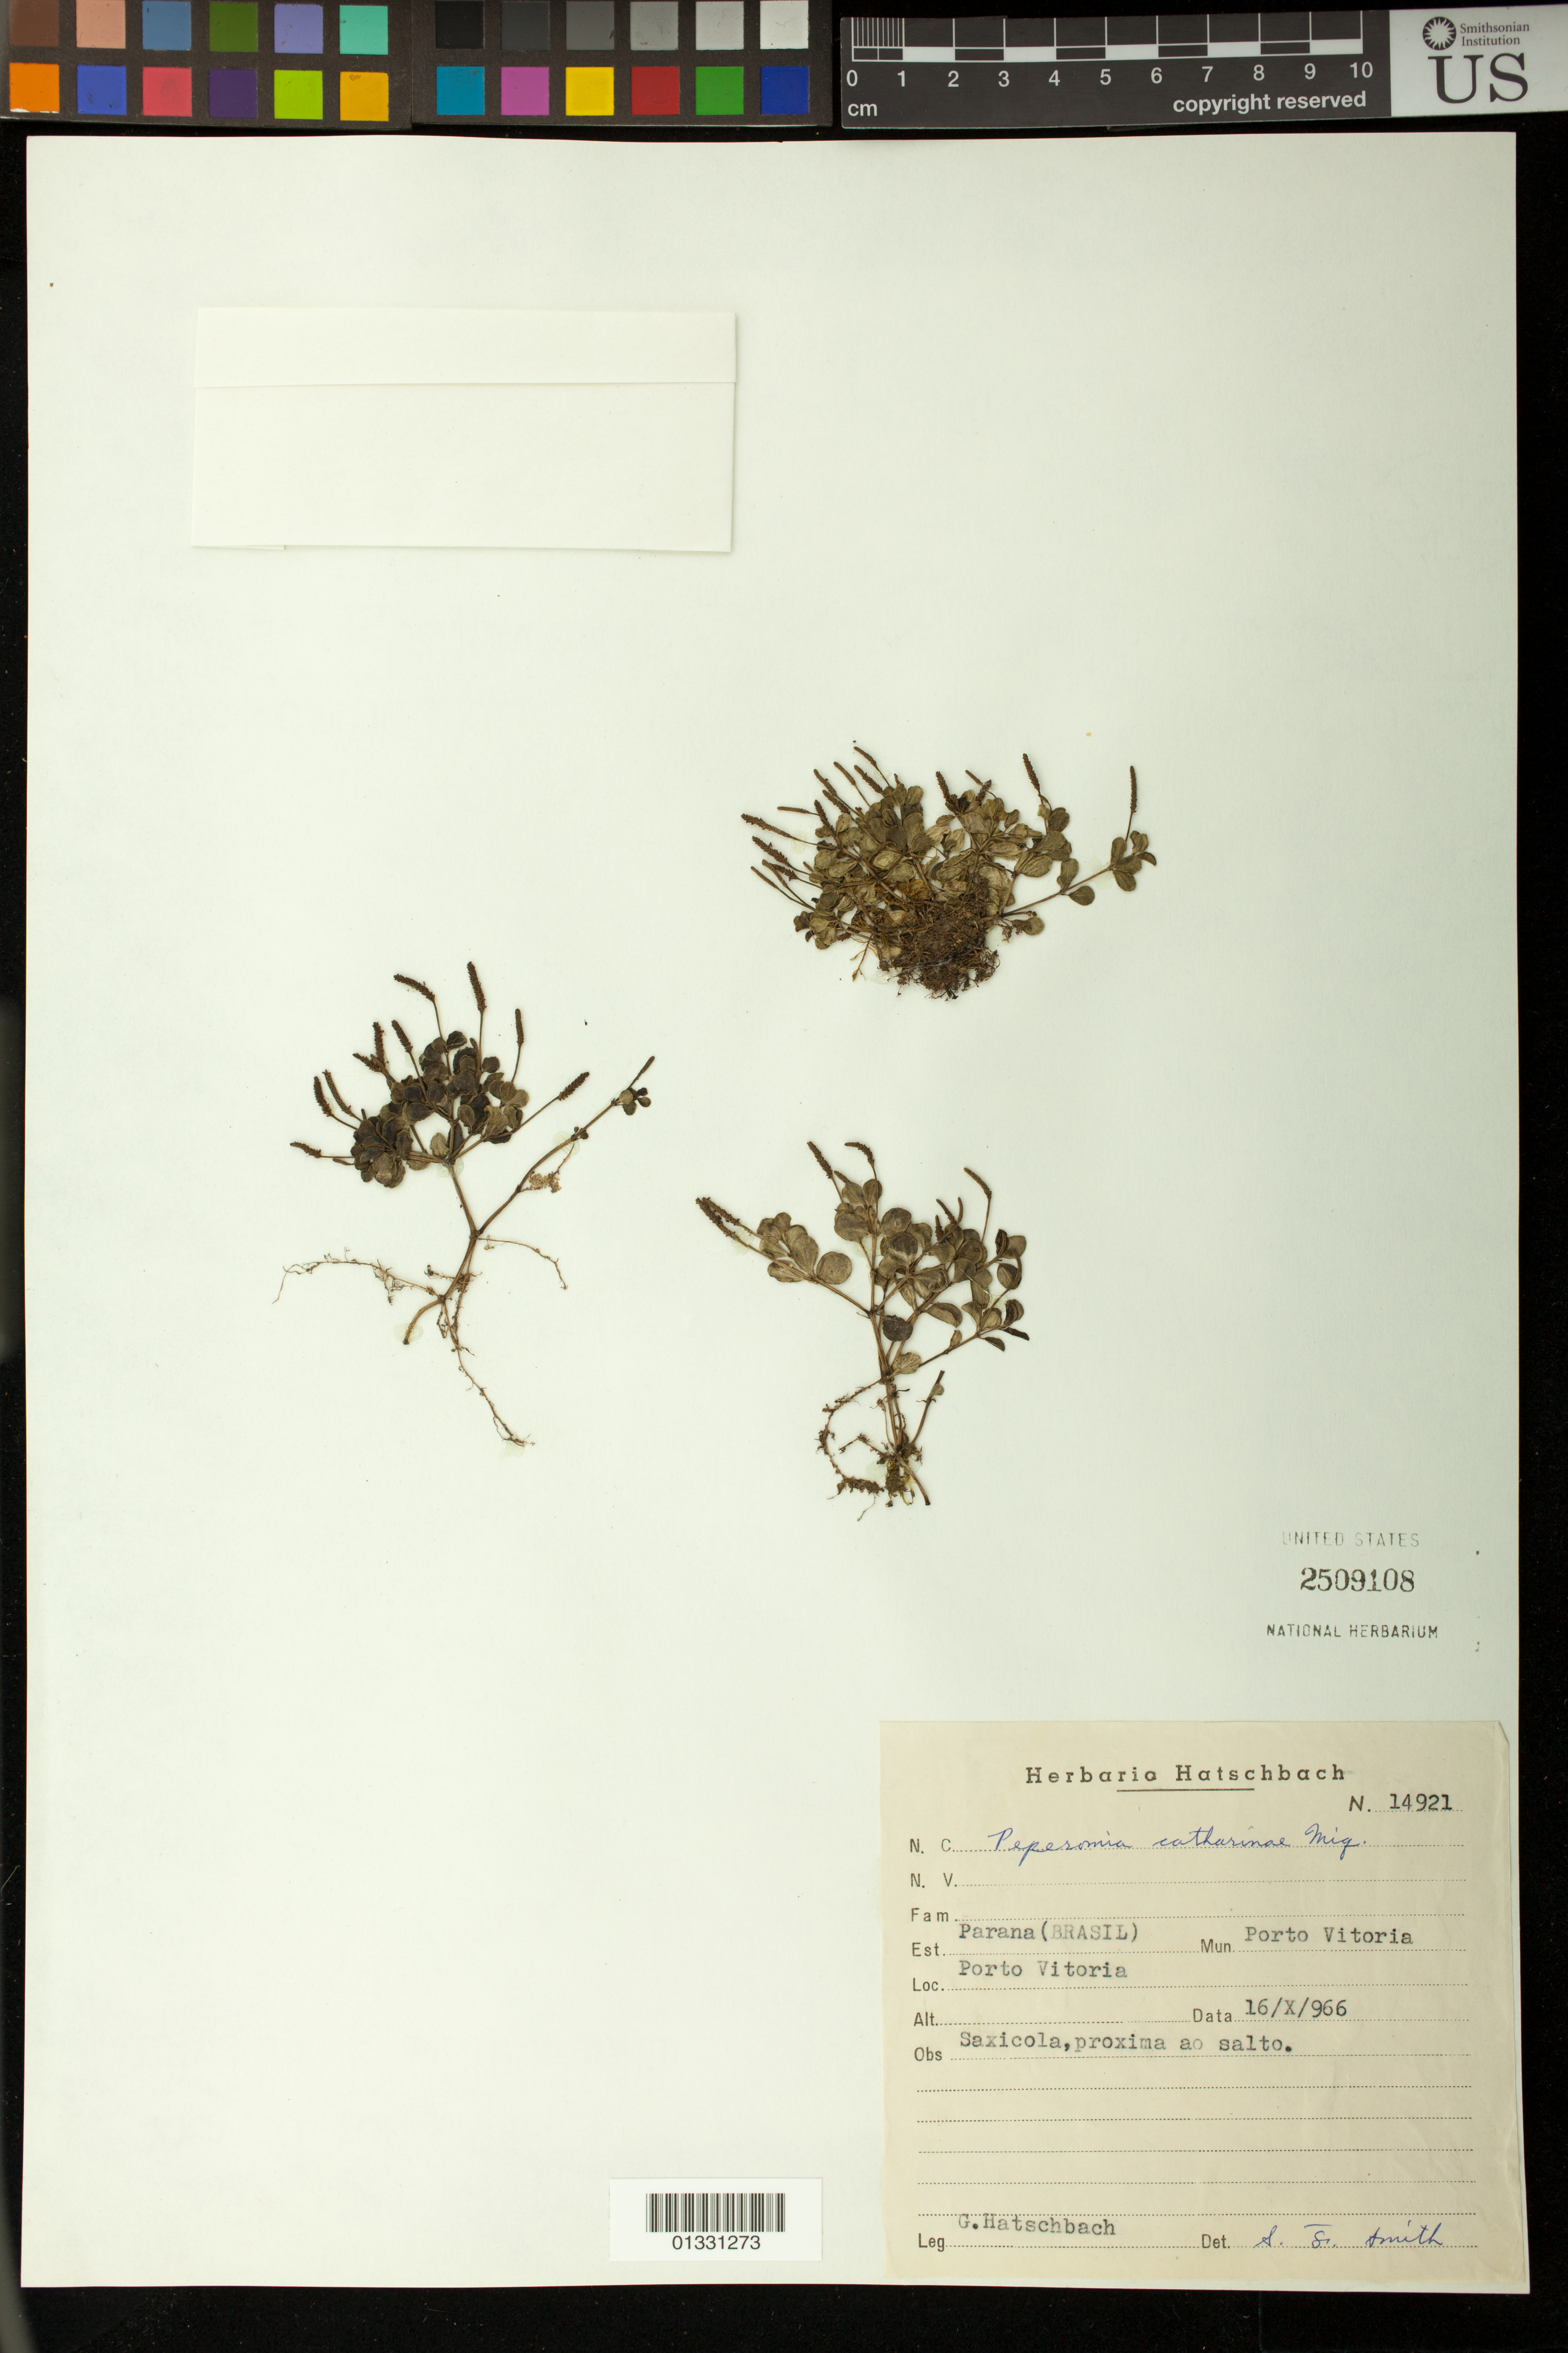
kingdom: Plantae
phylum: Tracheophyta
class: Magnoliopsida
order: Piperales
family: Piperaceae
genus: Peperomia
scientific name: Peperomia catharinae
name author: Miq.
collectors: G. Hatschbach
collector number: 14921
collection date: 1966-10-16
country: Brazil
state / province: Paraná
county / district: Pôrto Vitória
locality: Porto Vitoria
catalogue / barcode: US 2509108